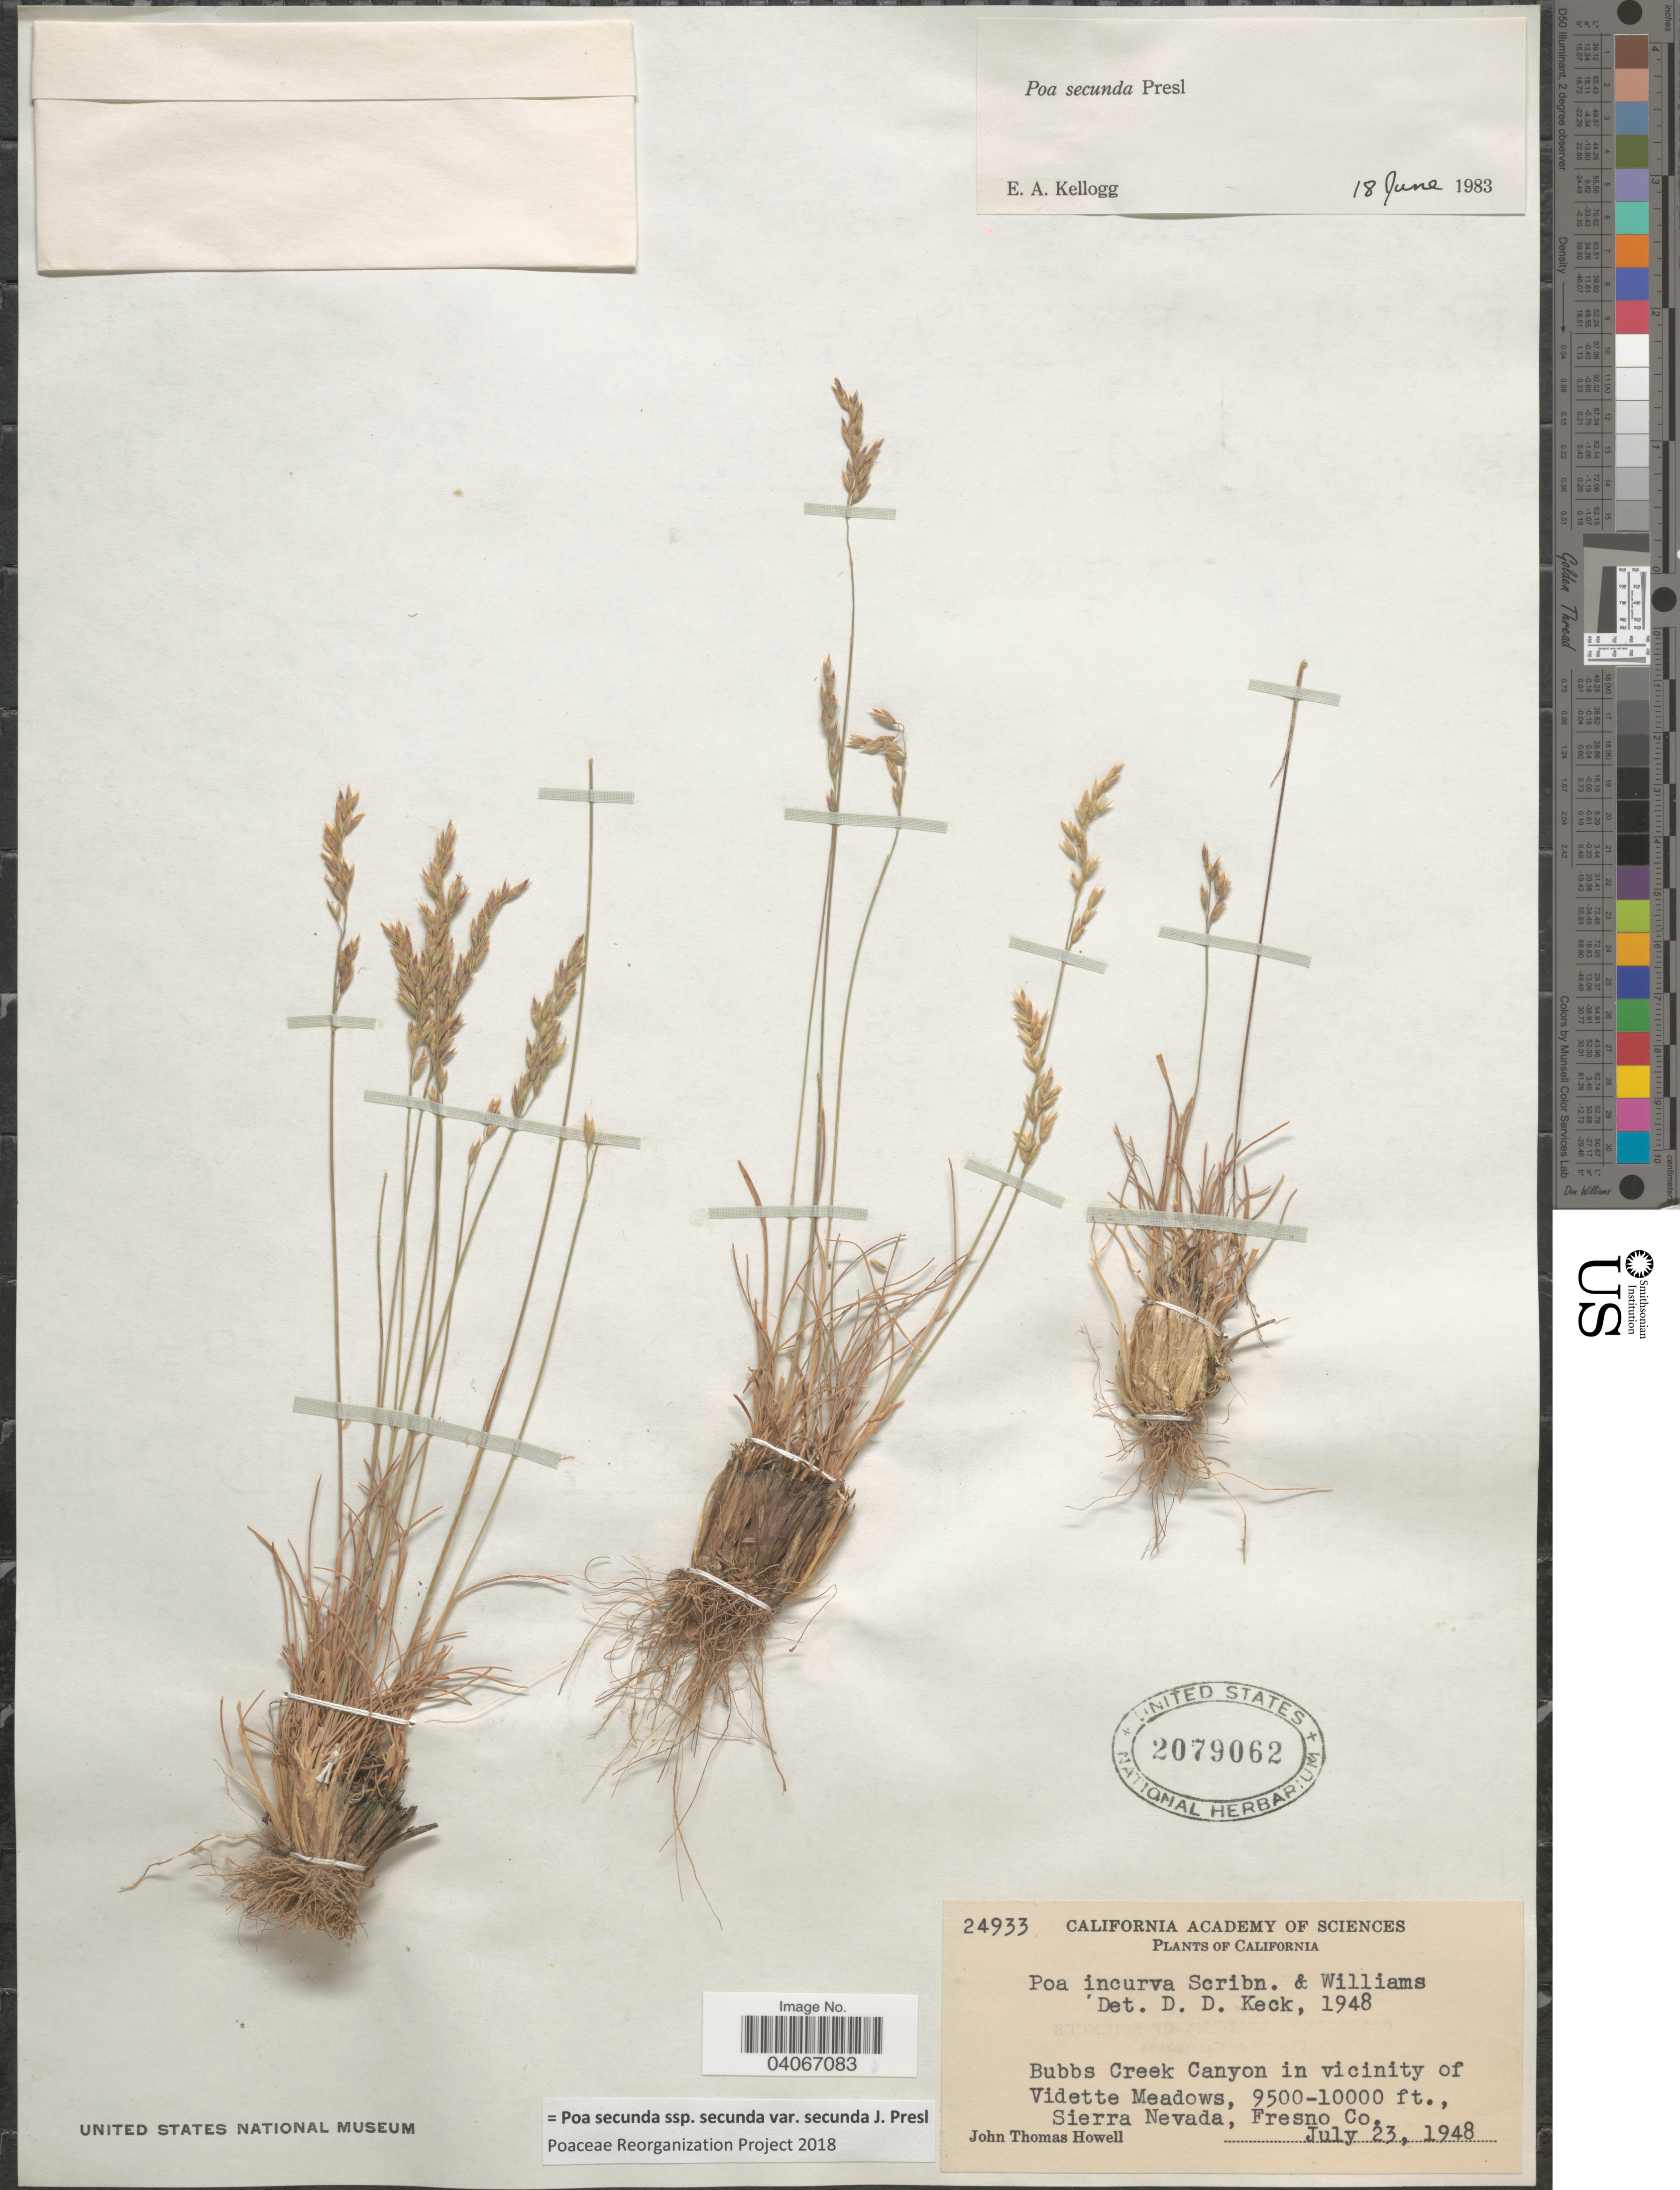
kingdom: Plantae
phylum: Tracheophyta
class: Liliopsida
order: Poales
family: Poaceae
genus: Poa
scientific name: Poa secunda subsp. secunda var. secunda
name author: J. Presl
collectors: J. T. Howell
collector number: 24933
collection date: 1948-07-23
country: United States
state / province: California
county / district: Fresno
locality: Bubbs Creek Canyon in vicinity of Vidette Meadows, Sierra Nevada, Fresno Co.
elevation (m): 2896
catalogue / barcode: US 2079062